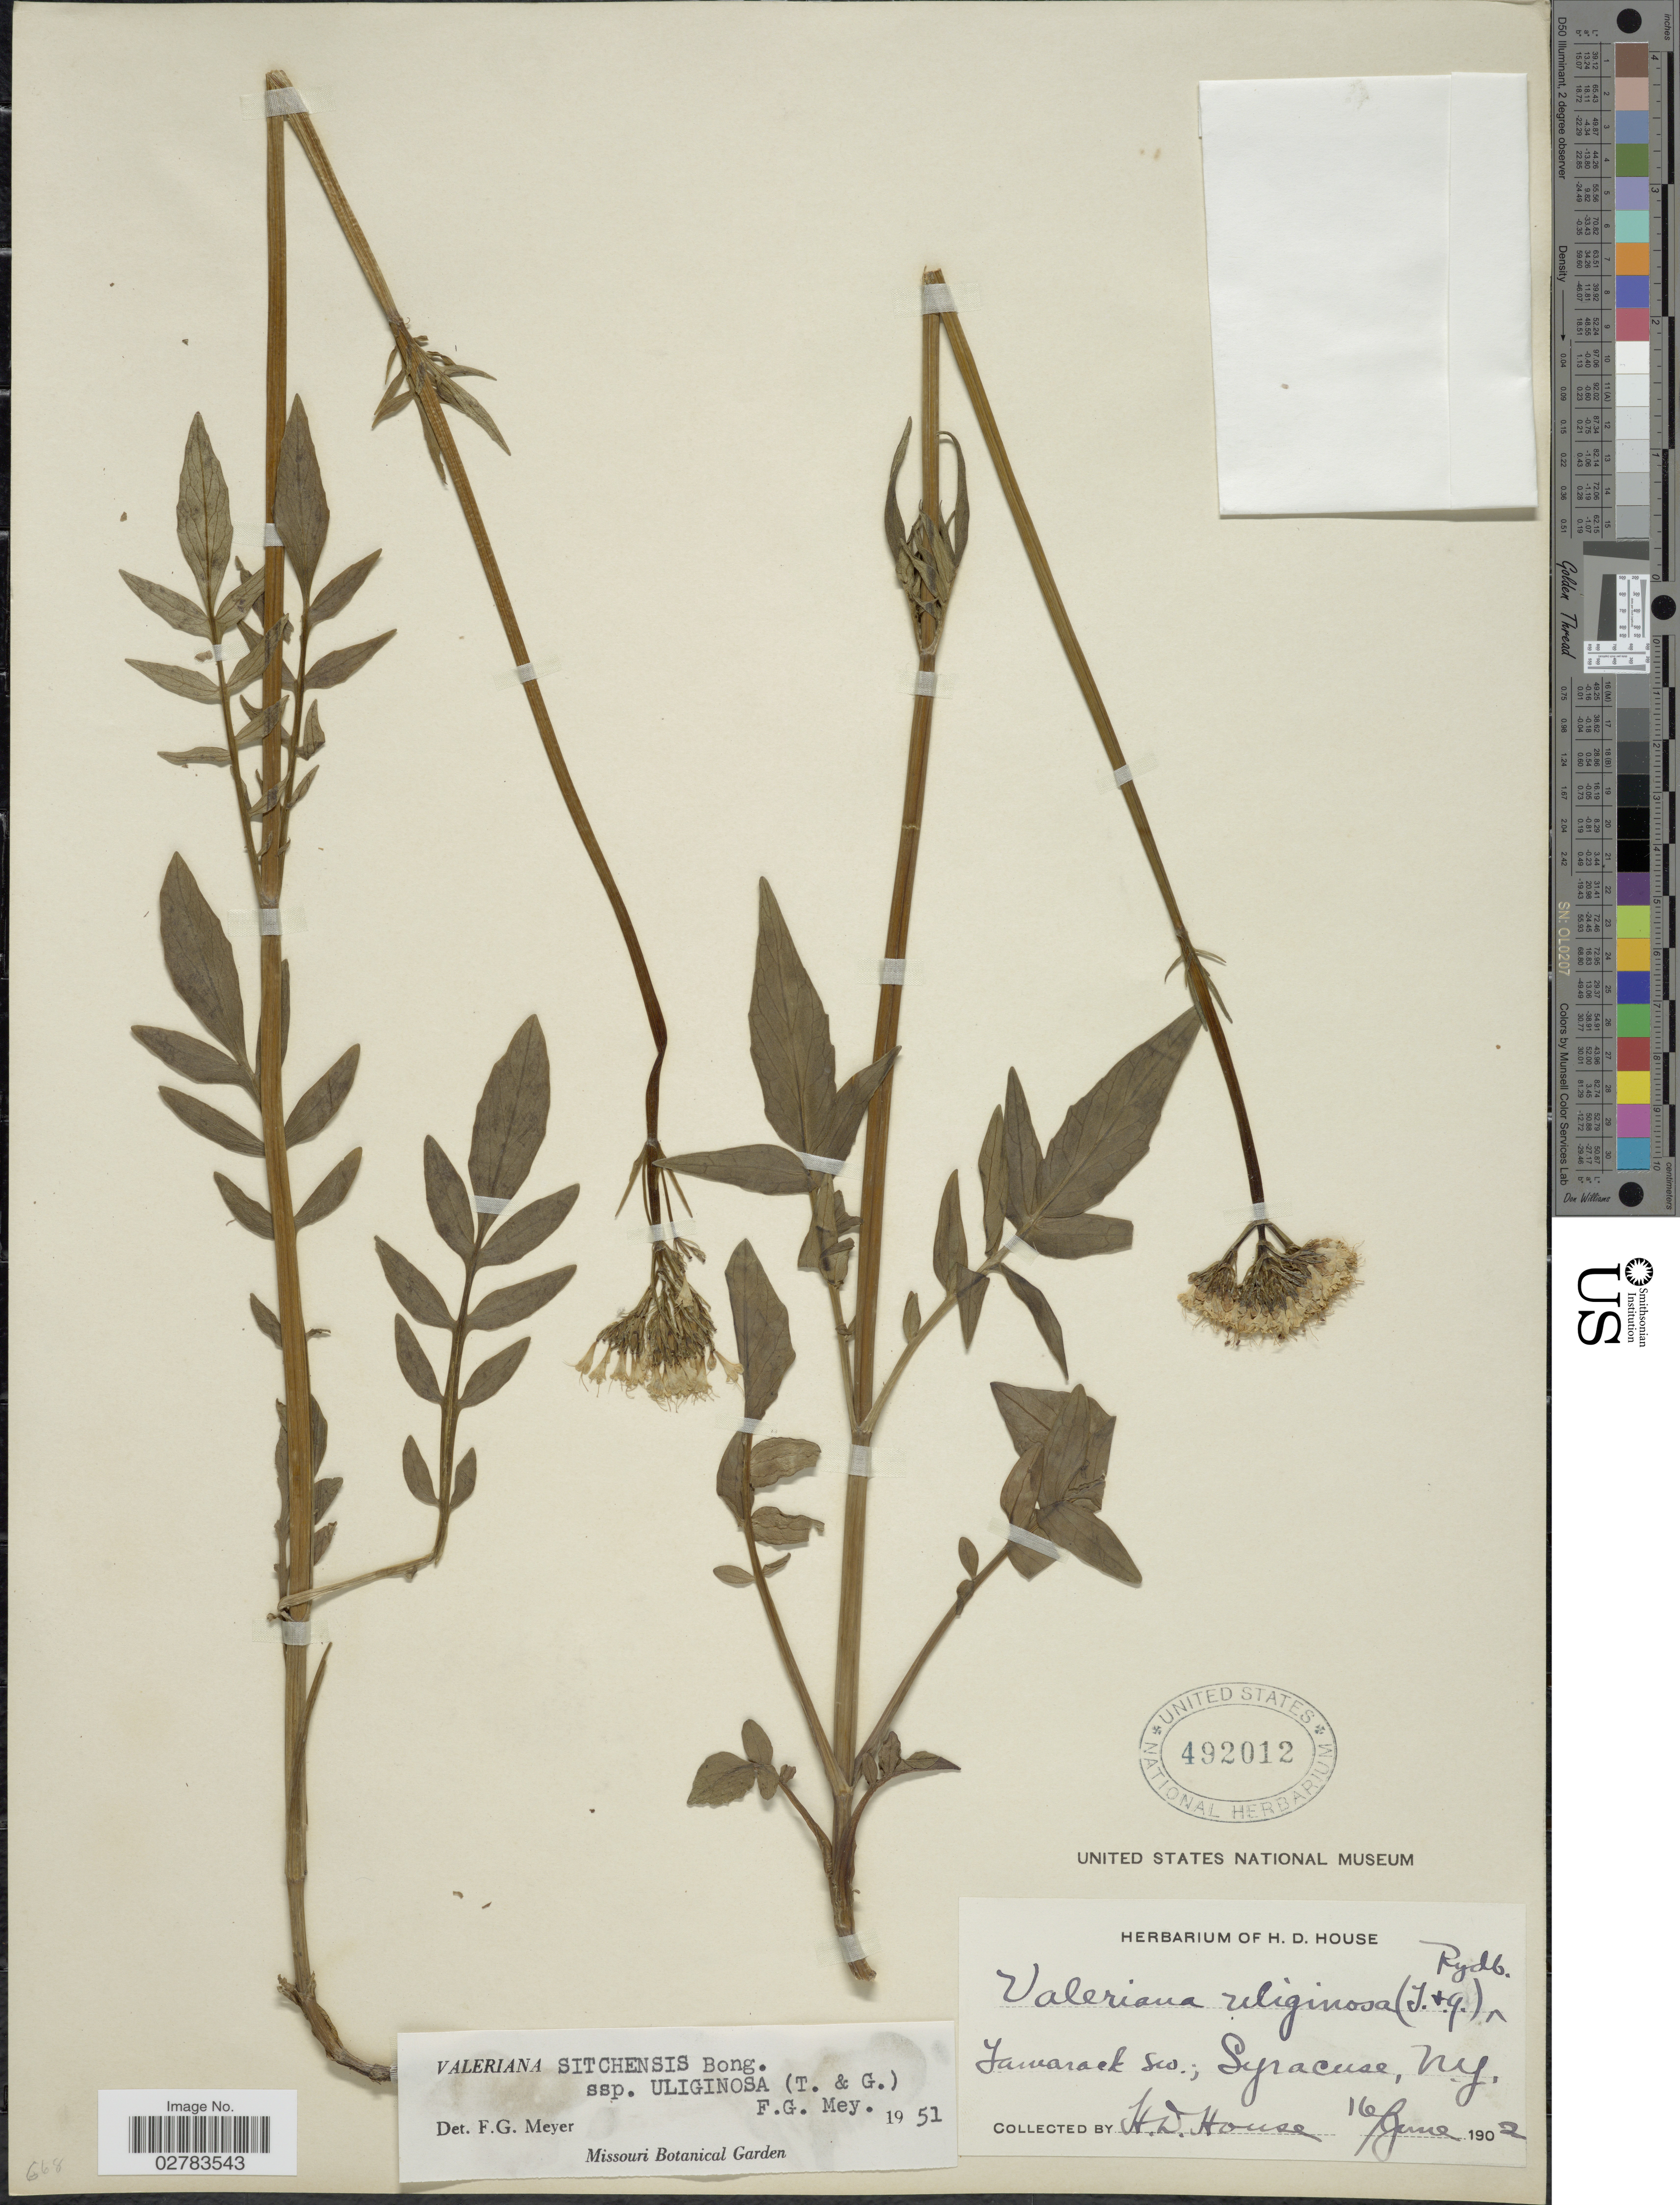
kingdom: Plantae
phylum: Tracheophyta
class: Magnoliopsida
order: Dipsacales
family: Caprifoliaceae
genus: Valeriana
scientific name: Valeriana sitchensis subsp. uliginosa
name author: (Torr. & A. Gray) F.G. Mey.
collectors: H. D. House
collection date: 1902-06-16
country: United States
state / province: New York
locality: Tamarack Sw. Syracuse.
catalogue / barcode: US 492012